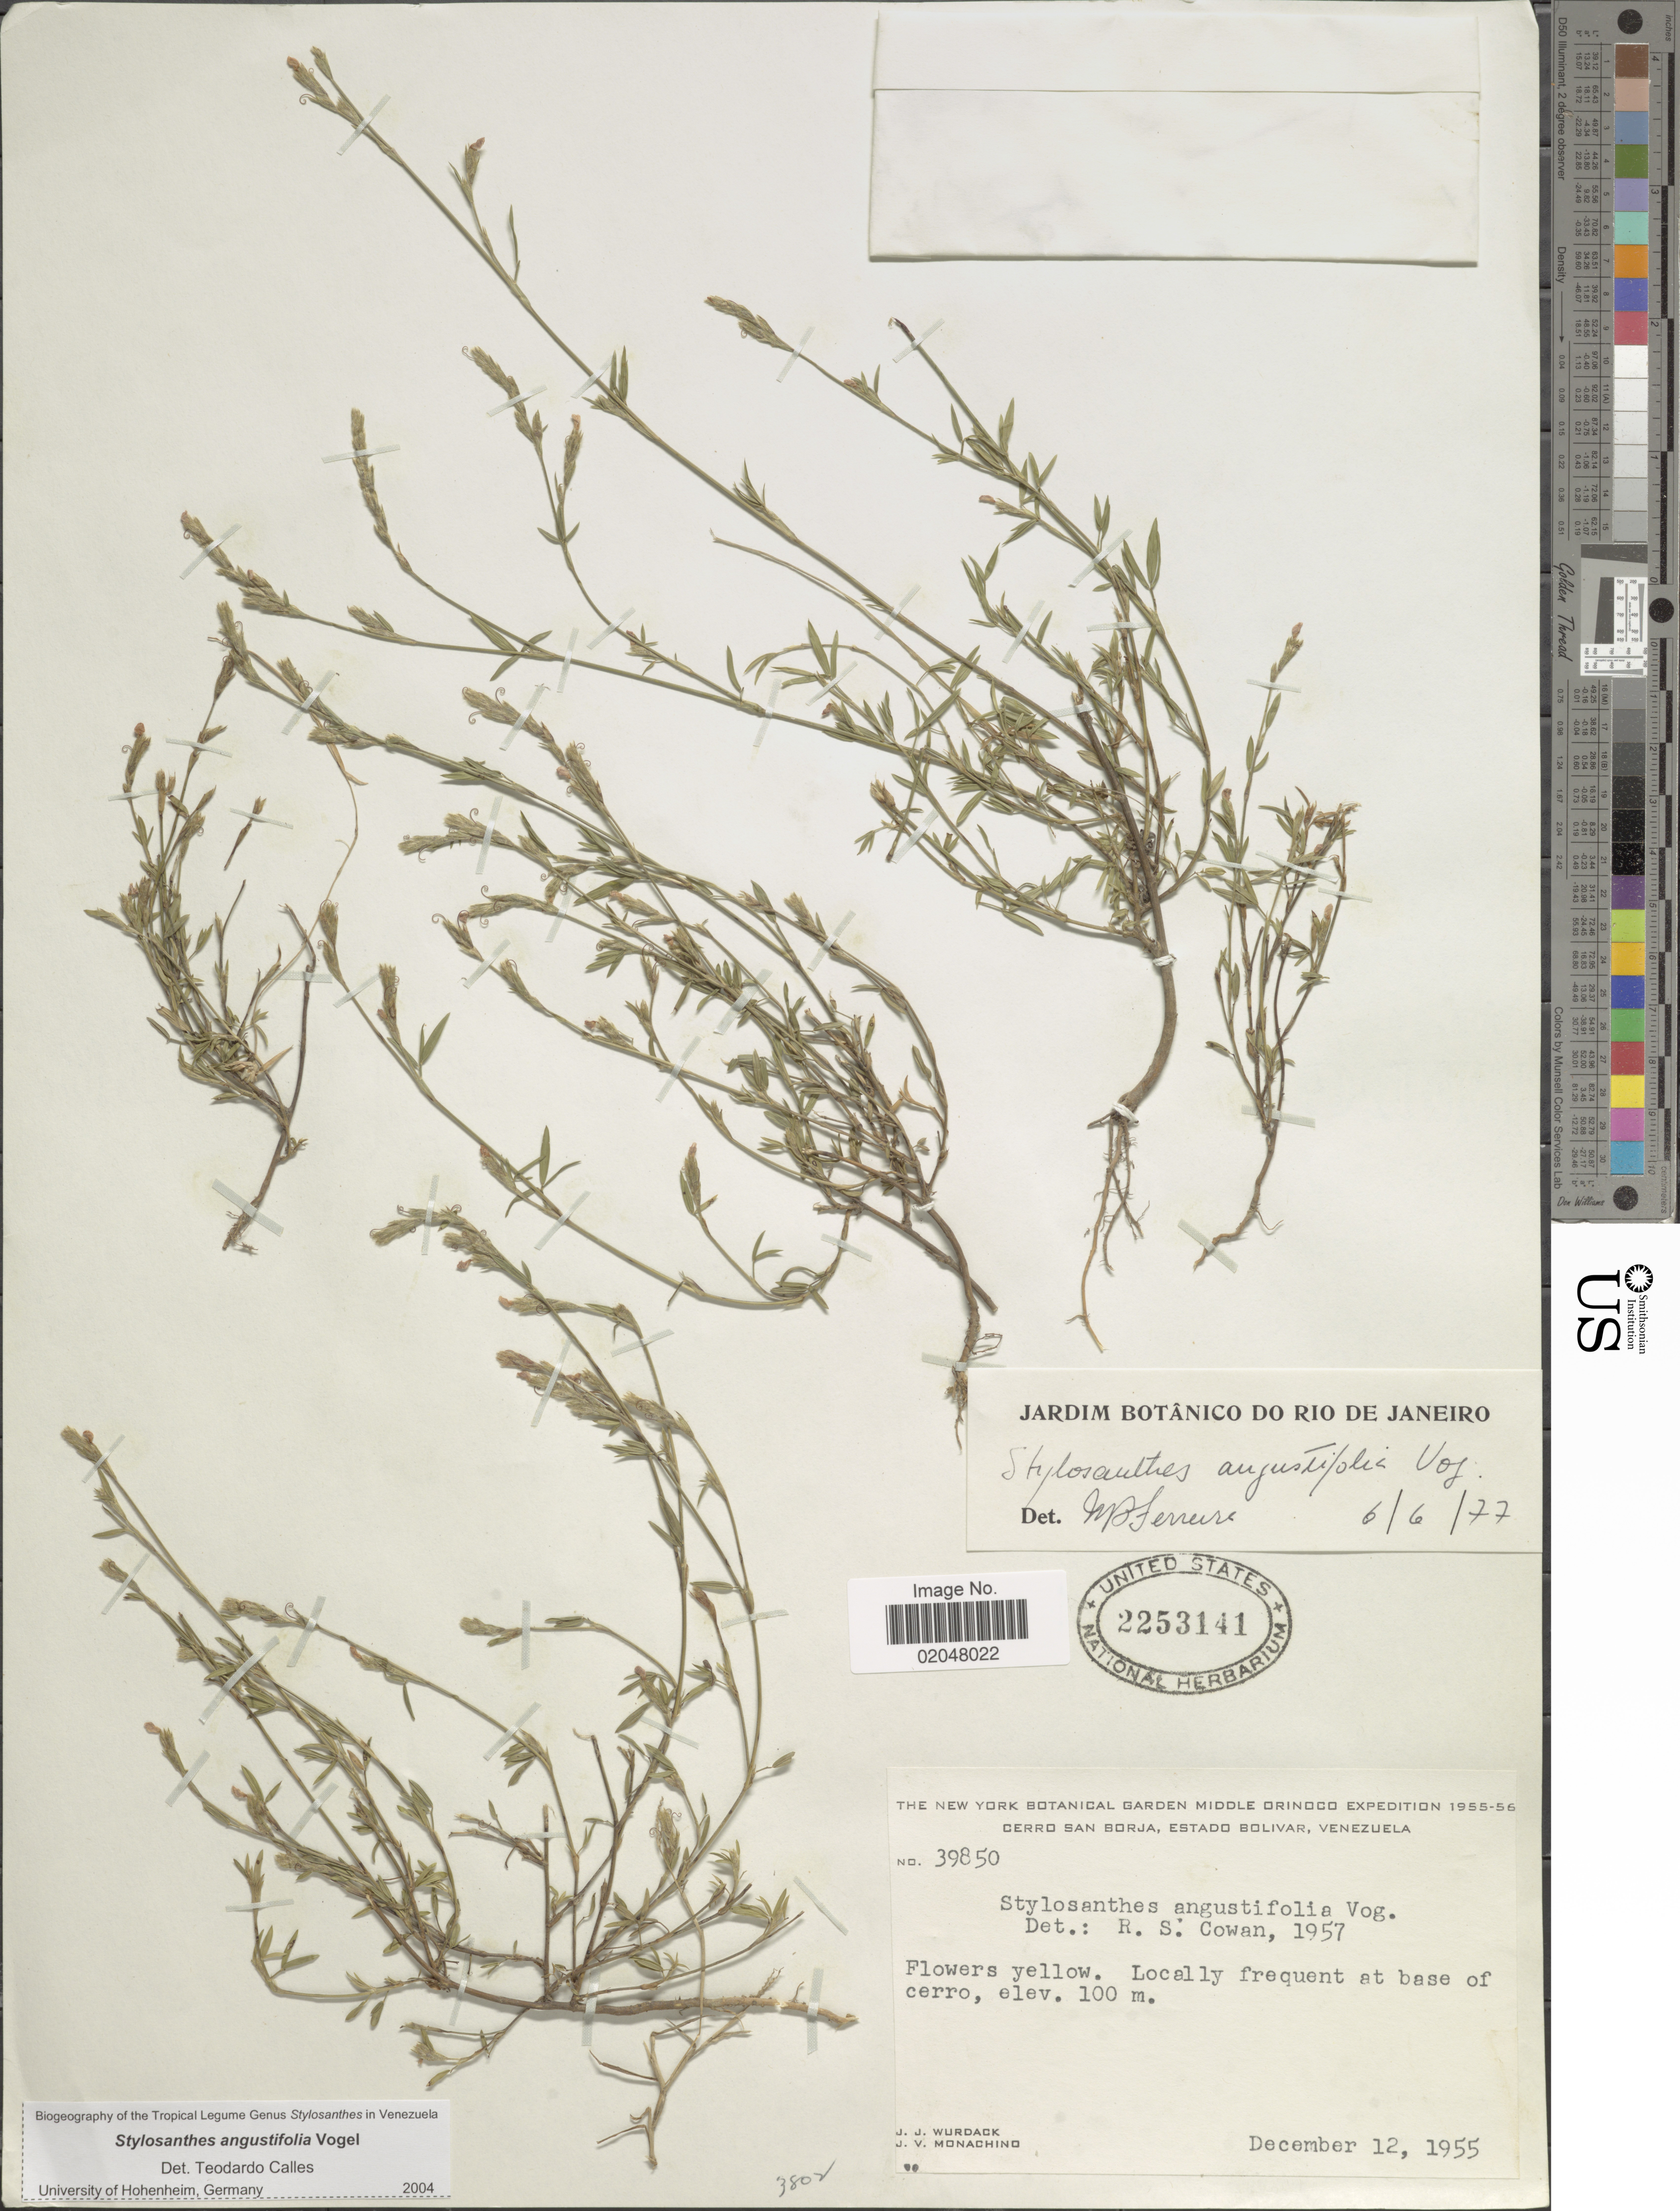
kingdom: Plantae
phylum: Tracheophyta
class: Magnoliopsida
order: Fabales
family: Fabaceae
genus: Stylosanthes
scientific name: Stylosanthes angustifolia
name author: Vogel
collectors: J. J. Wurdack & J. V. Monachino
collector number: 39850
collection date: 1955-12-12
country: Venezuela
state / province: Bolivar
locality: Cerro San Borja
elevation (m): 100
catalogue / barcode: US 2253141